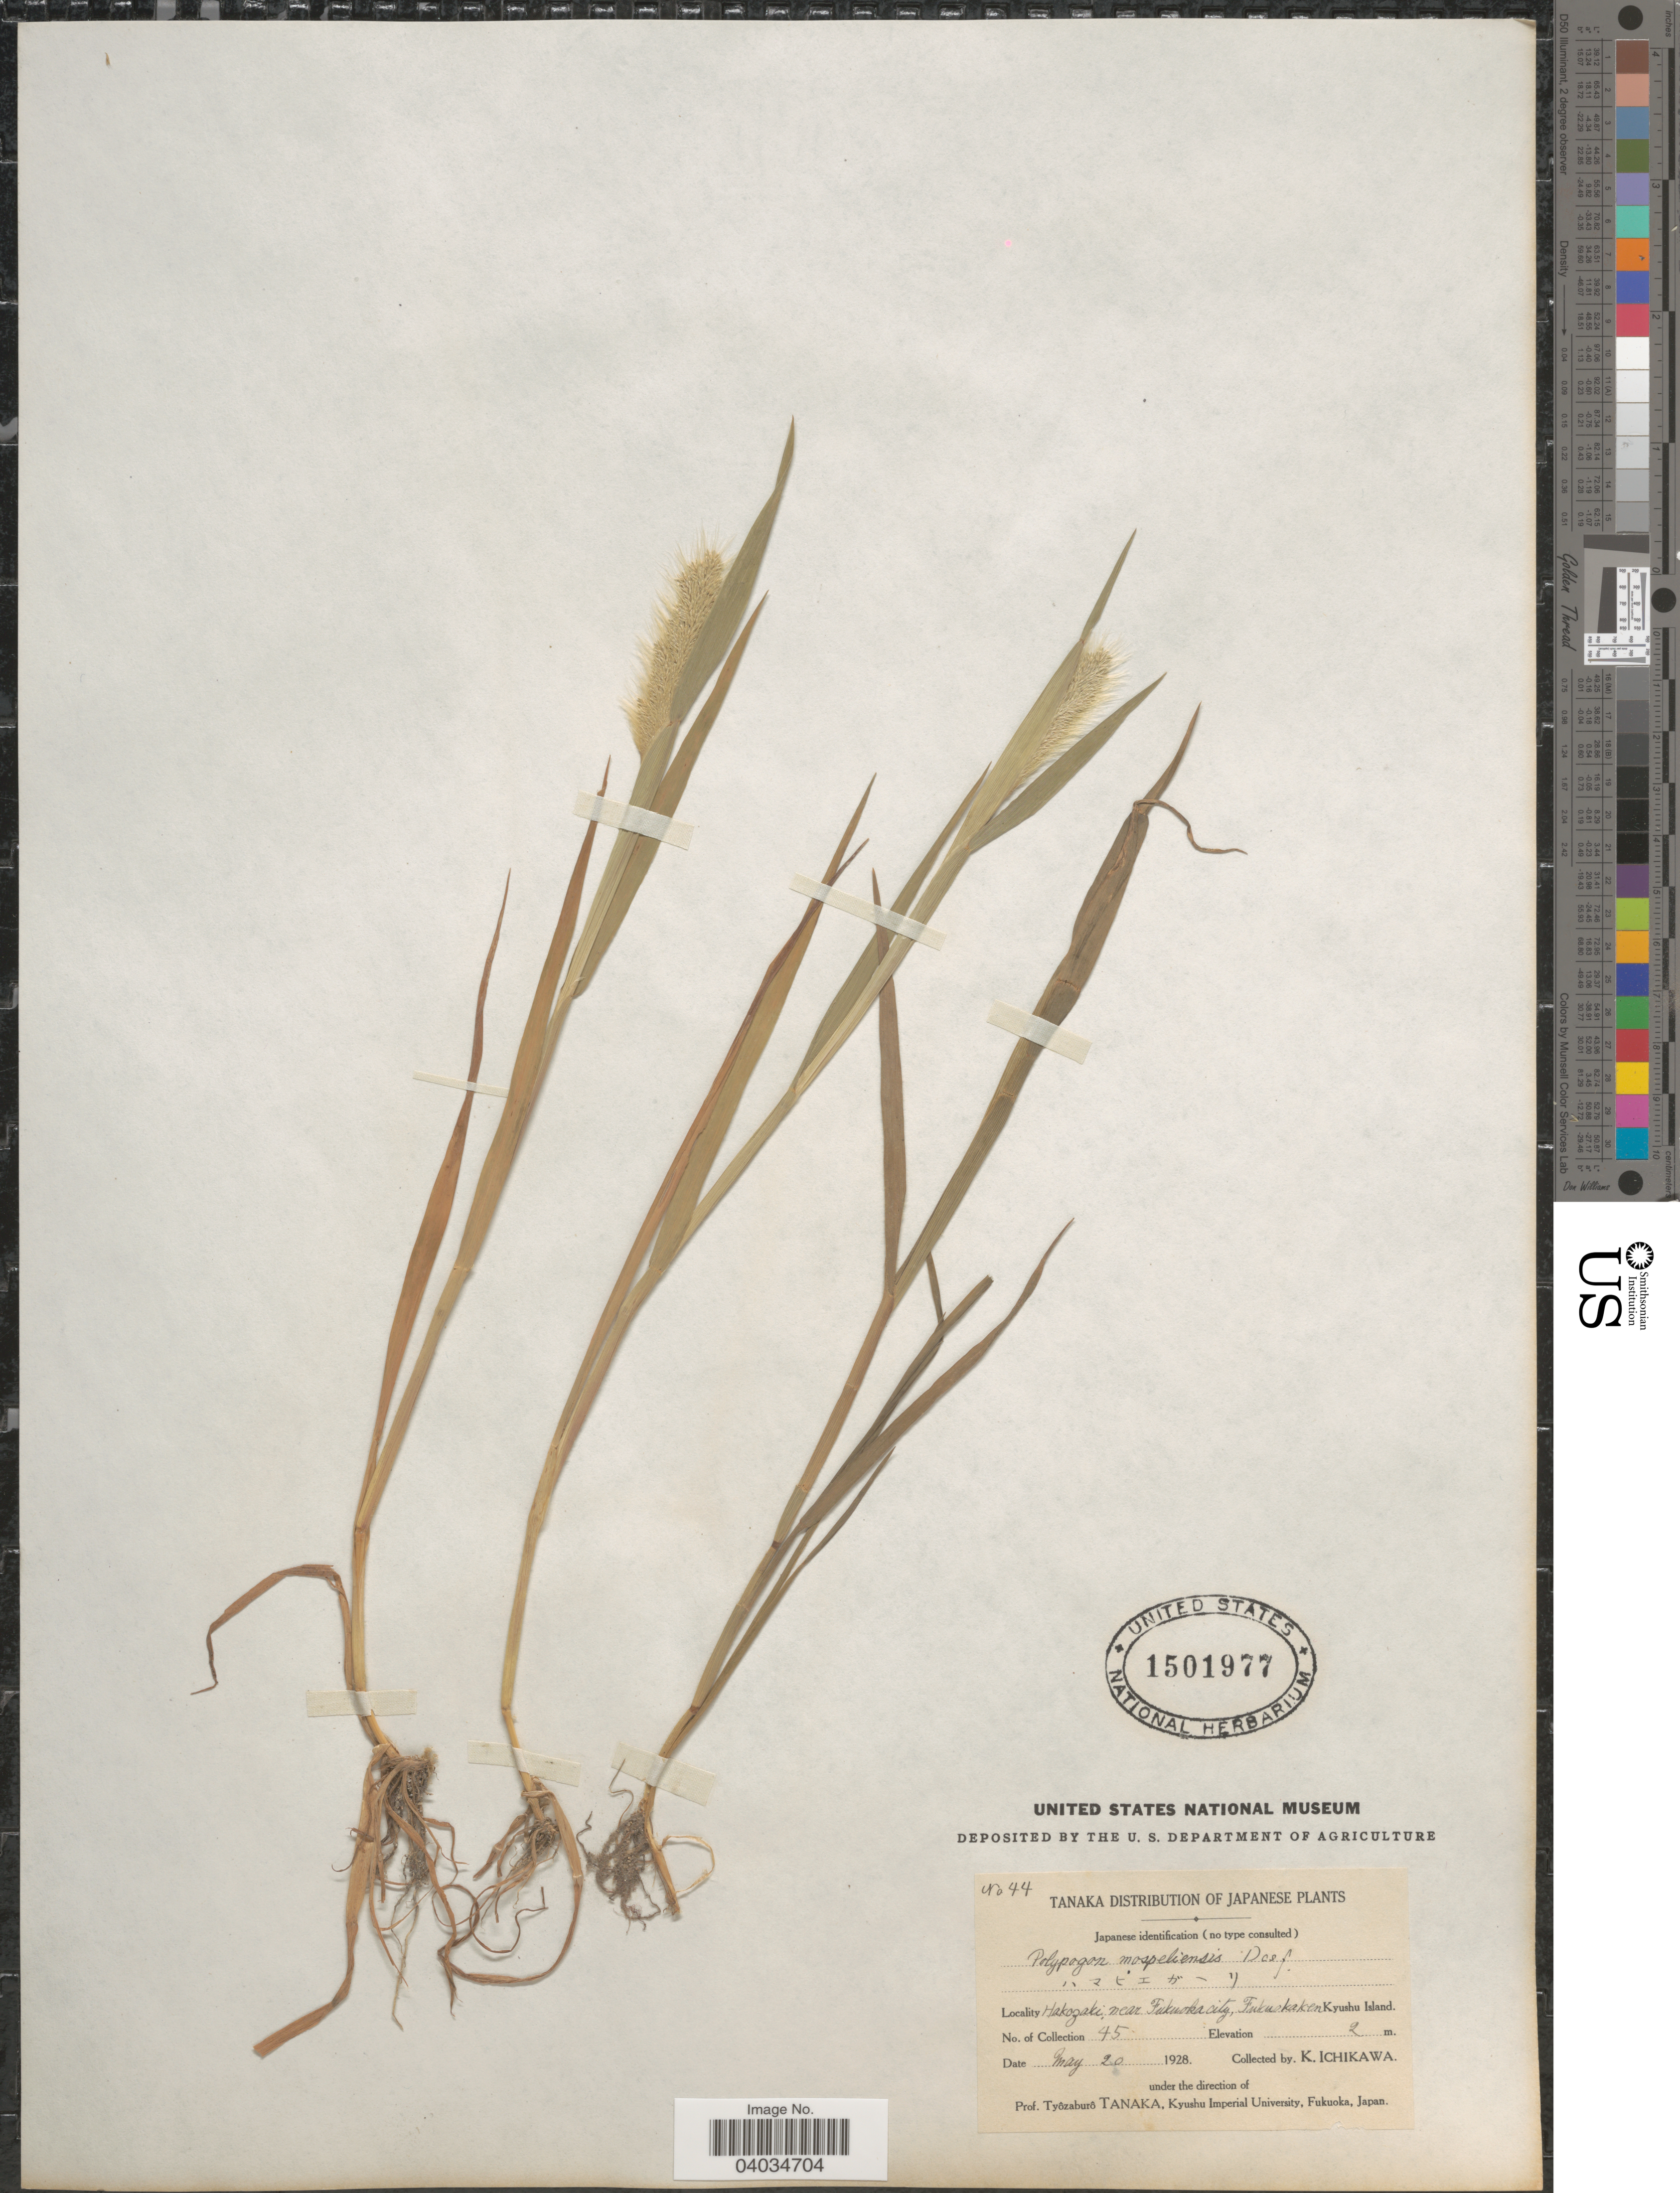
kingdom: Plantae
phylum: Tracheophyta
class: Liliopsida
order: Poales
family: Poaceae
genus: Polypogon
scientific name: Polypogon monspeliensis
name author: (L.) Desf.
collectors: K. Ichikawa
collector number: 44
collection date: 1928-05-20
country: Japan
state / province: Hukuoka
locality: Hakozaki, near Fukuoka City, Fukuokaken. Kyushu Island.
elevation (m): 2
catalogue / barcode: US 1501977